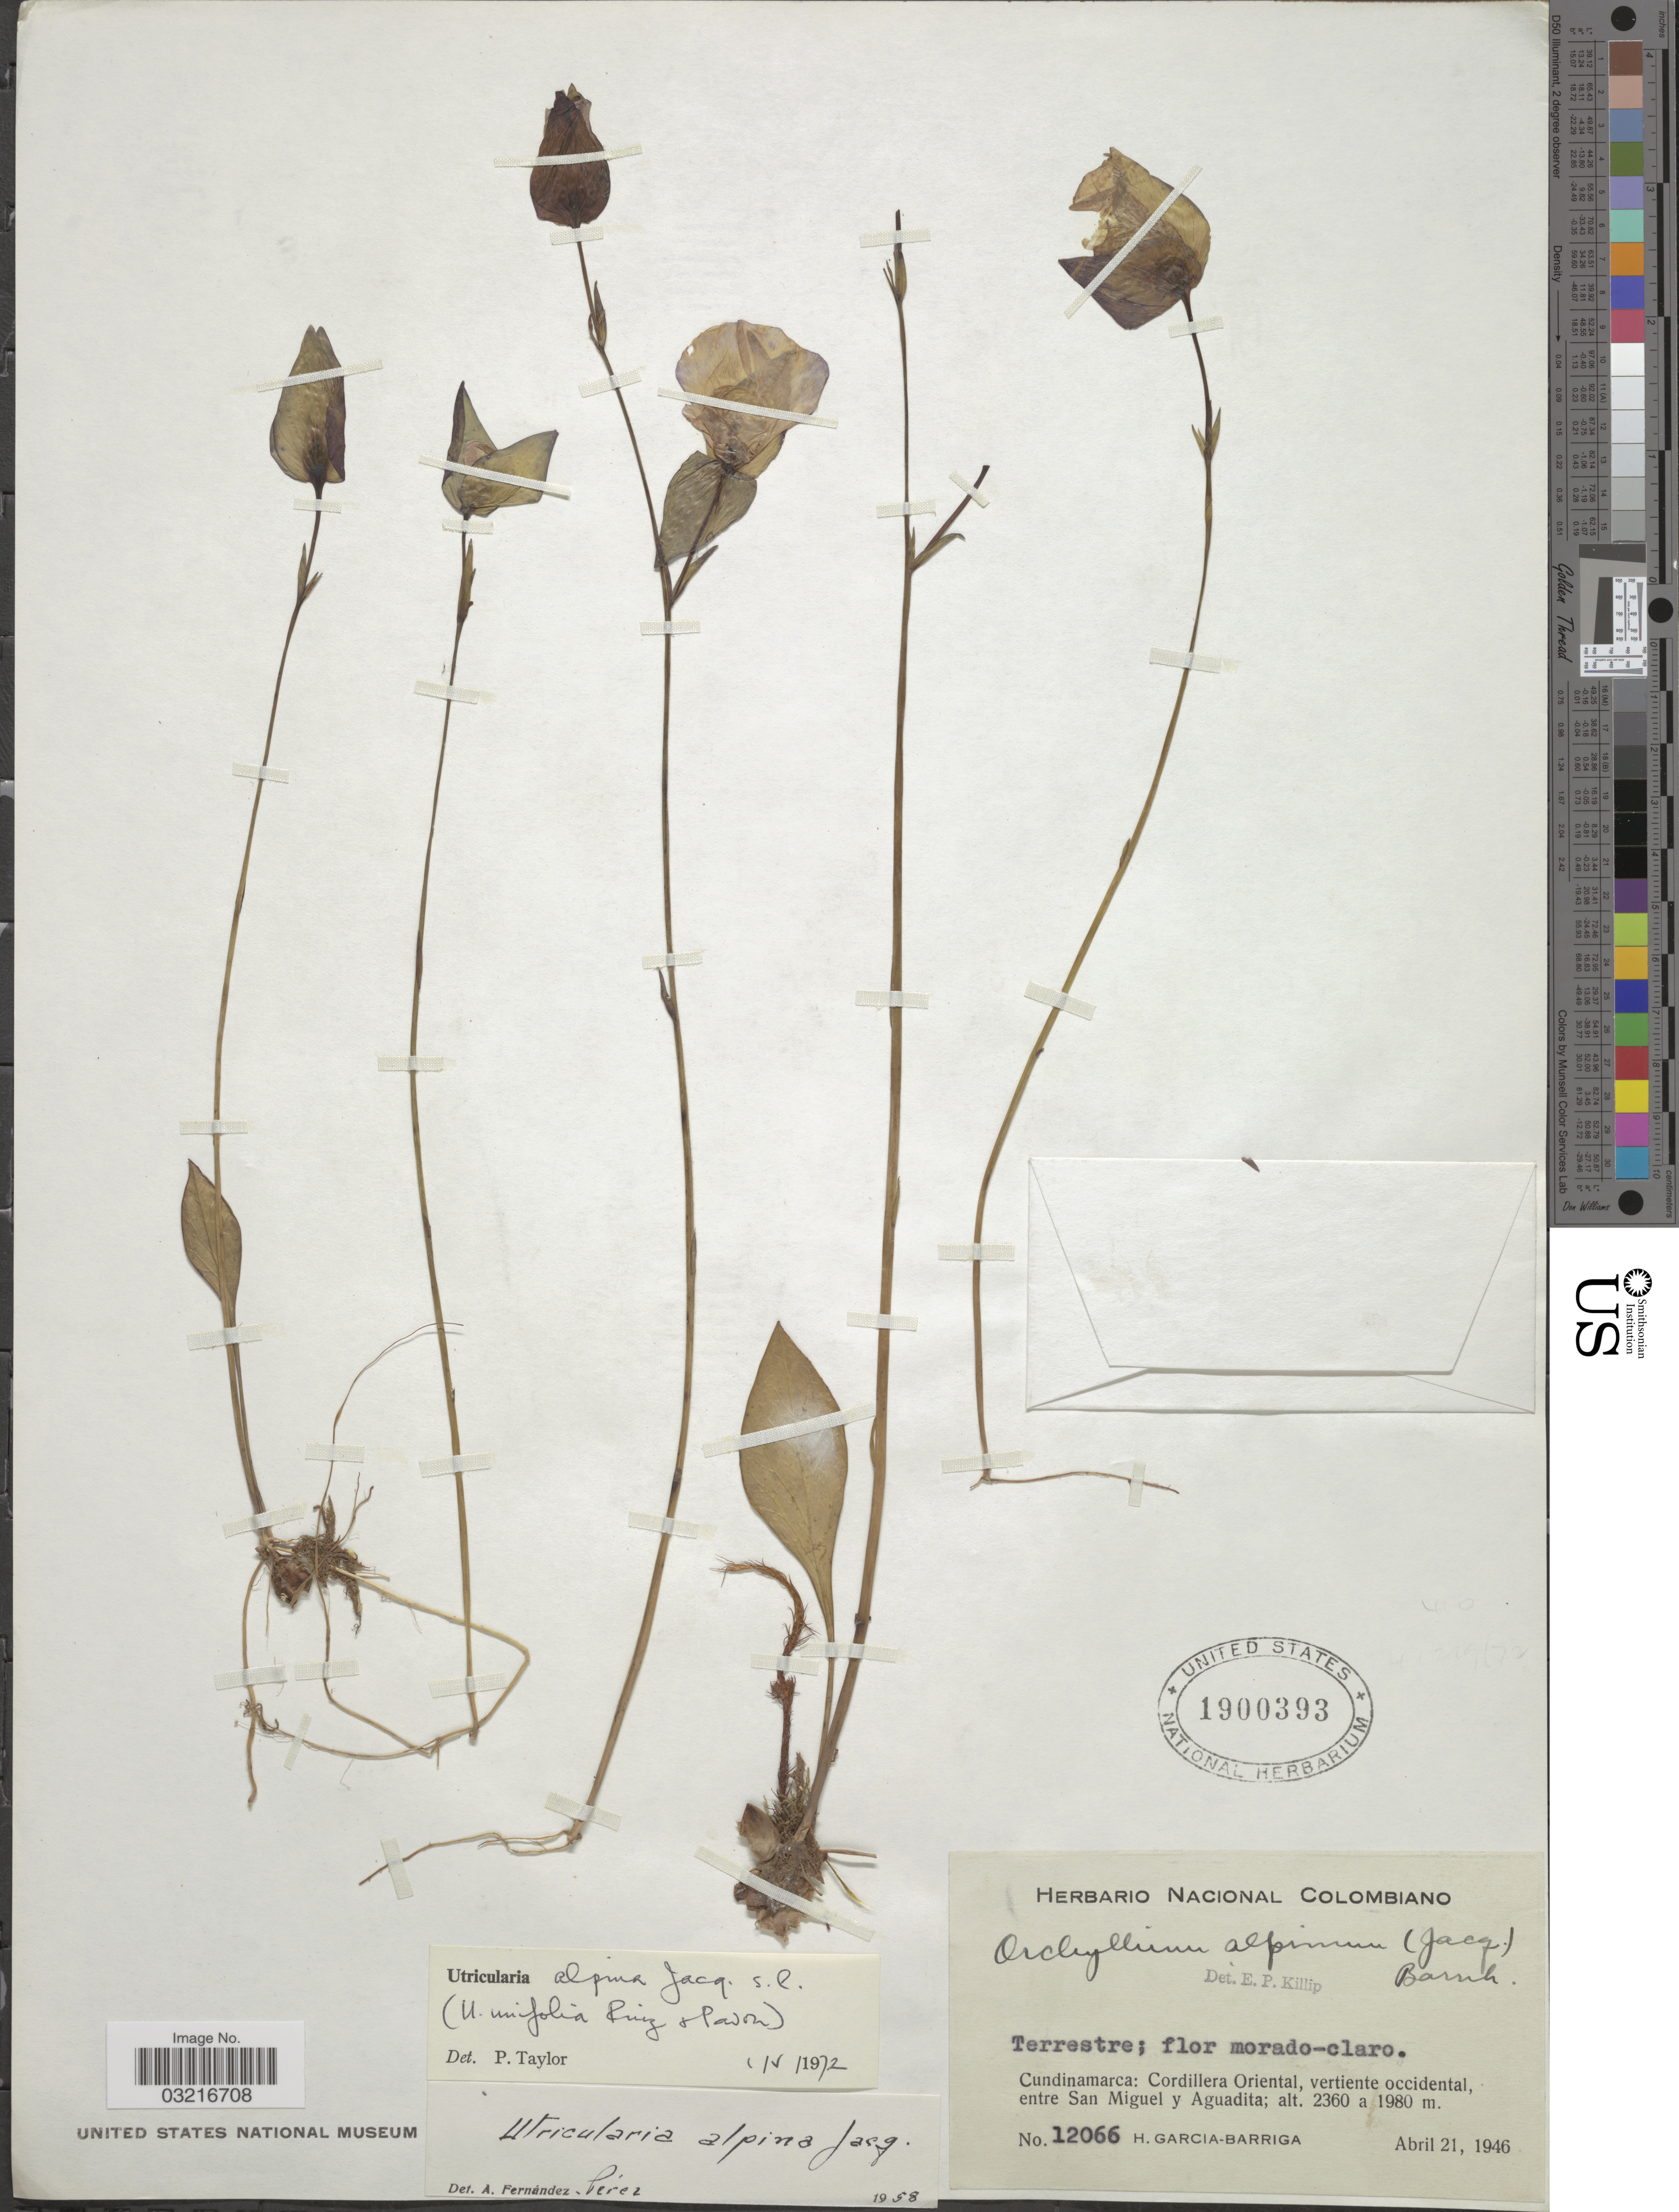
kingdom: Plantae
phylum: Tracheophyta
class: Magnoliopsida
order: Lamiales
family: Lentibulariaceae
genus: Utricularia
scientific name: Utricularia unifolia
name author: Ruiz & Pav.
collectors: H. García Barriga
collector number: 12066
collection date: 1946-04-21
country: Colombia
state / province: Cundinamarca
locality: Cordillera Oriental, vertiente occidental, entre san Miguel y Aguadita.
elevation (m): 1980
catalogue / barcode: US 1900393